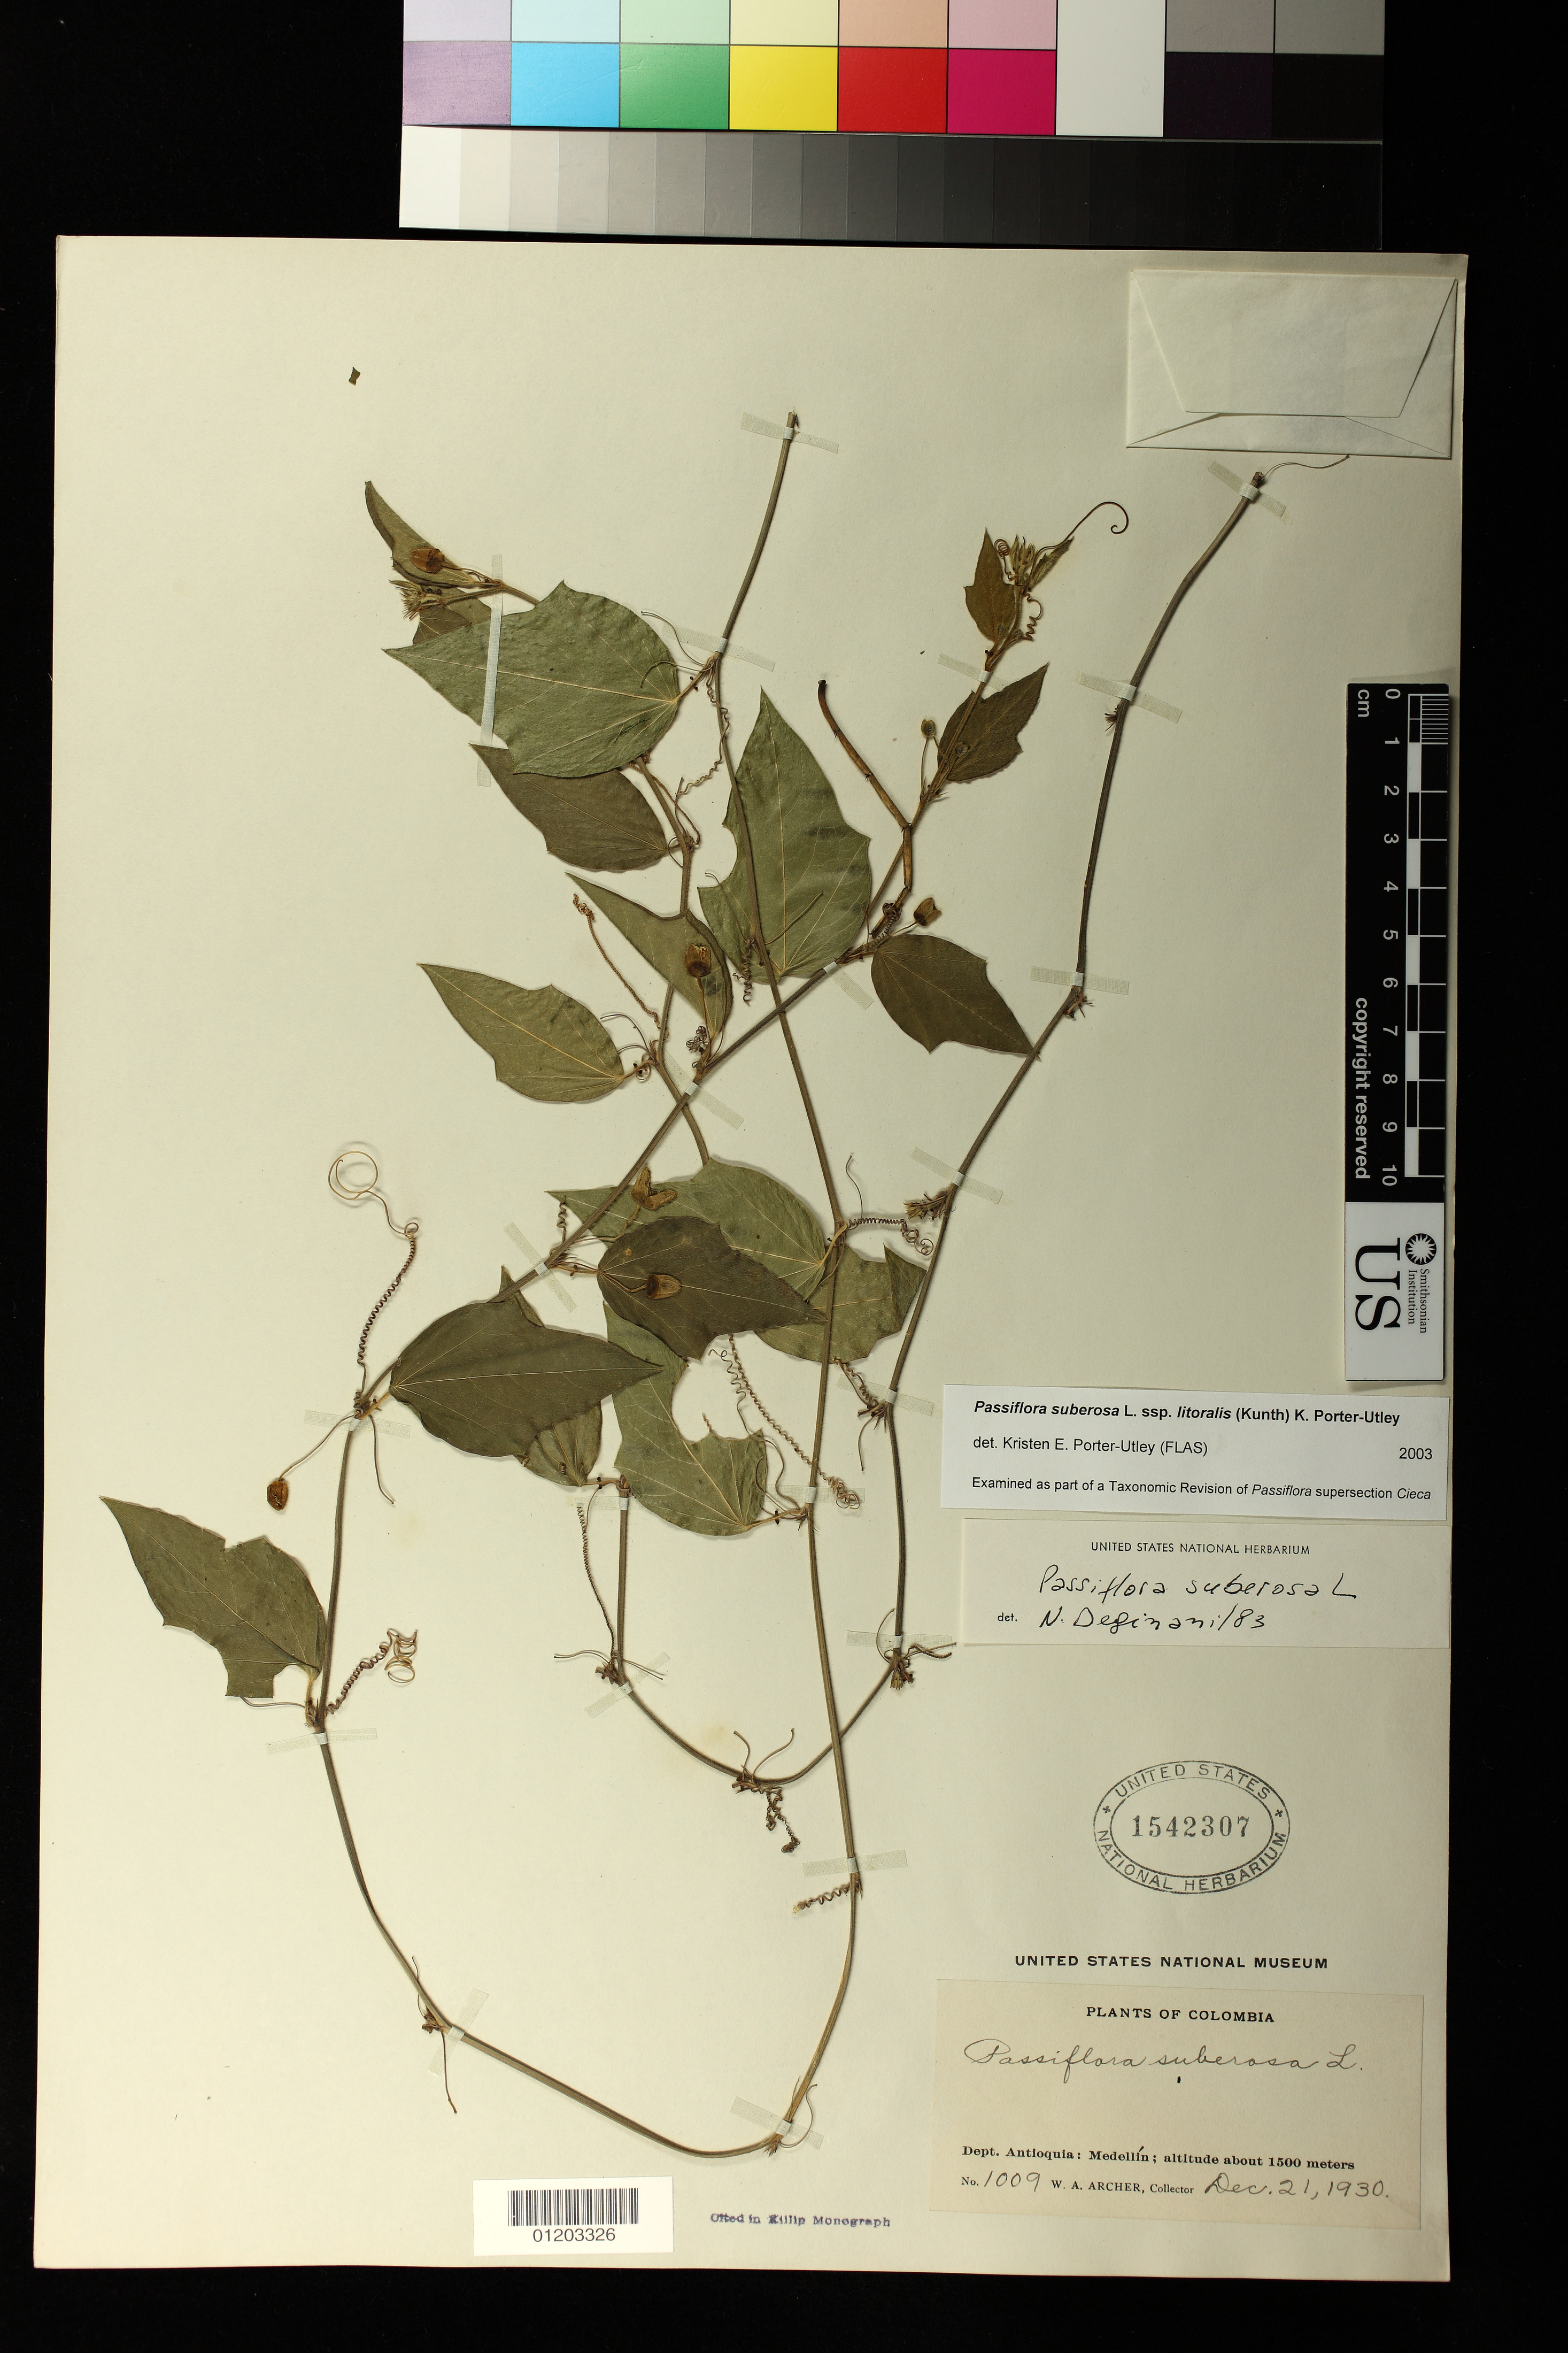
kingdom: Plantae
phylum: Tracheophyta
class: Magnoliopsida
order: Malpighiales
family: Passifloraceae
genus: Passiflora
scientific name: Passiflora suberosa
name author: L.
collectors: W. A. Archer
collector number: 1009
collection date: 1930-12-21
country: Colombia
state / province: Antioquia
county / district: Medellin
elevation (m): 1500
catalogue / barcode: US 1542307